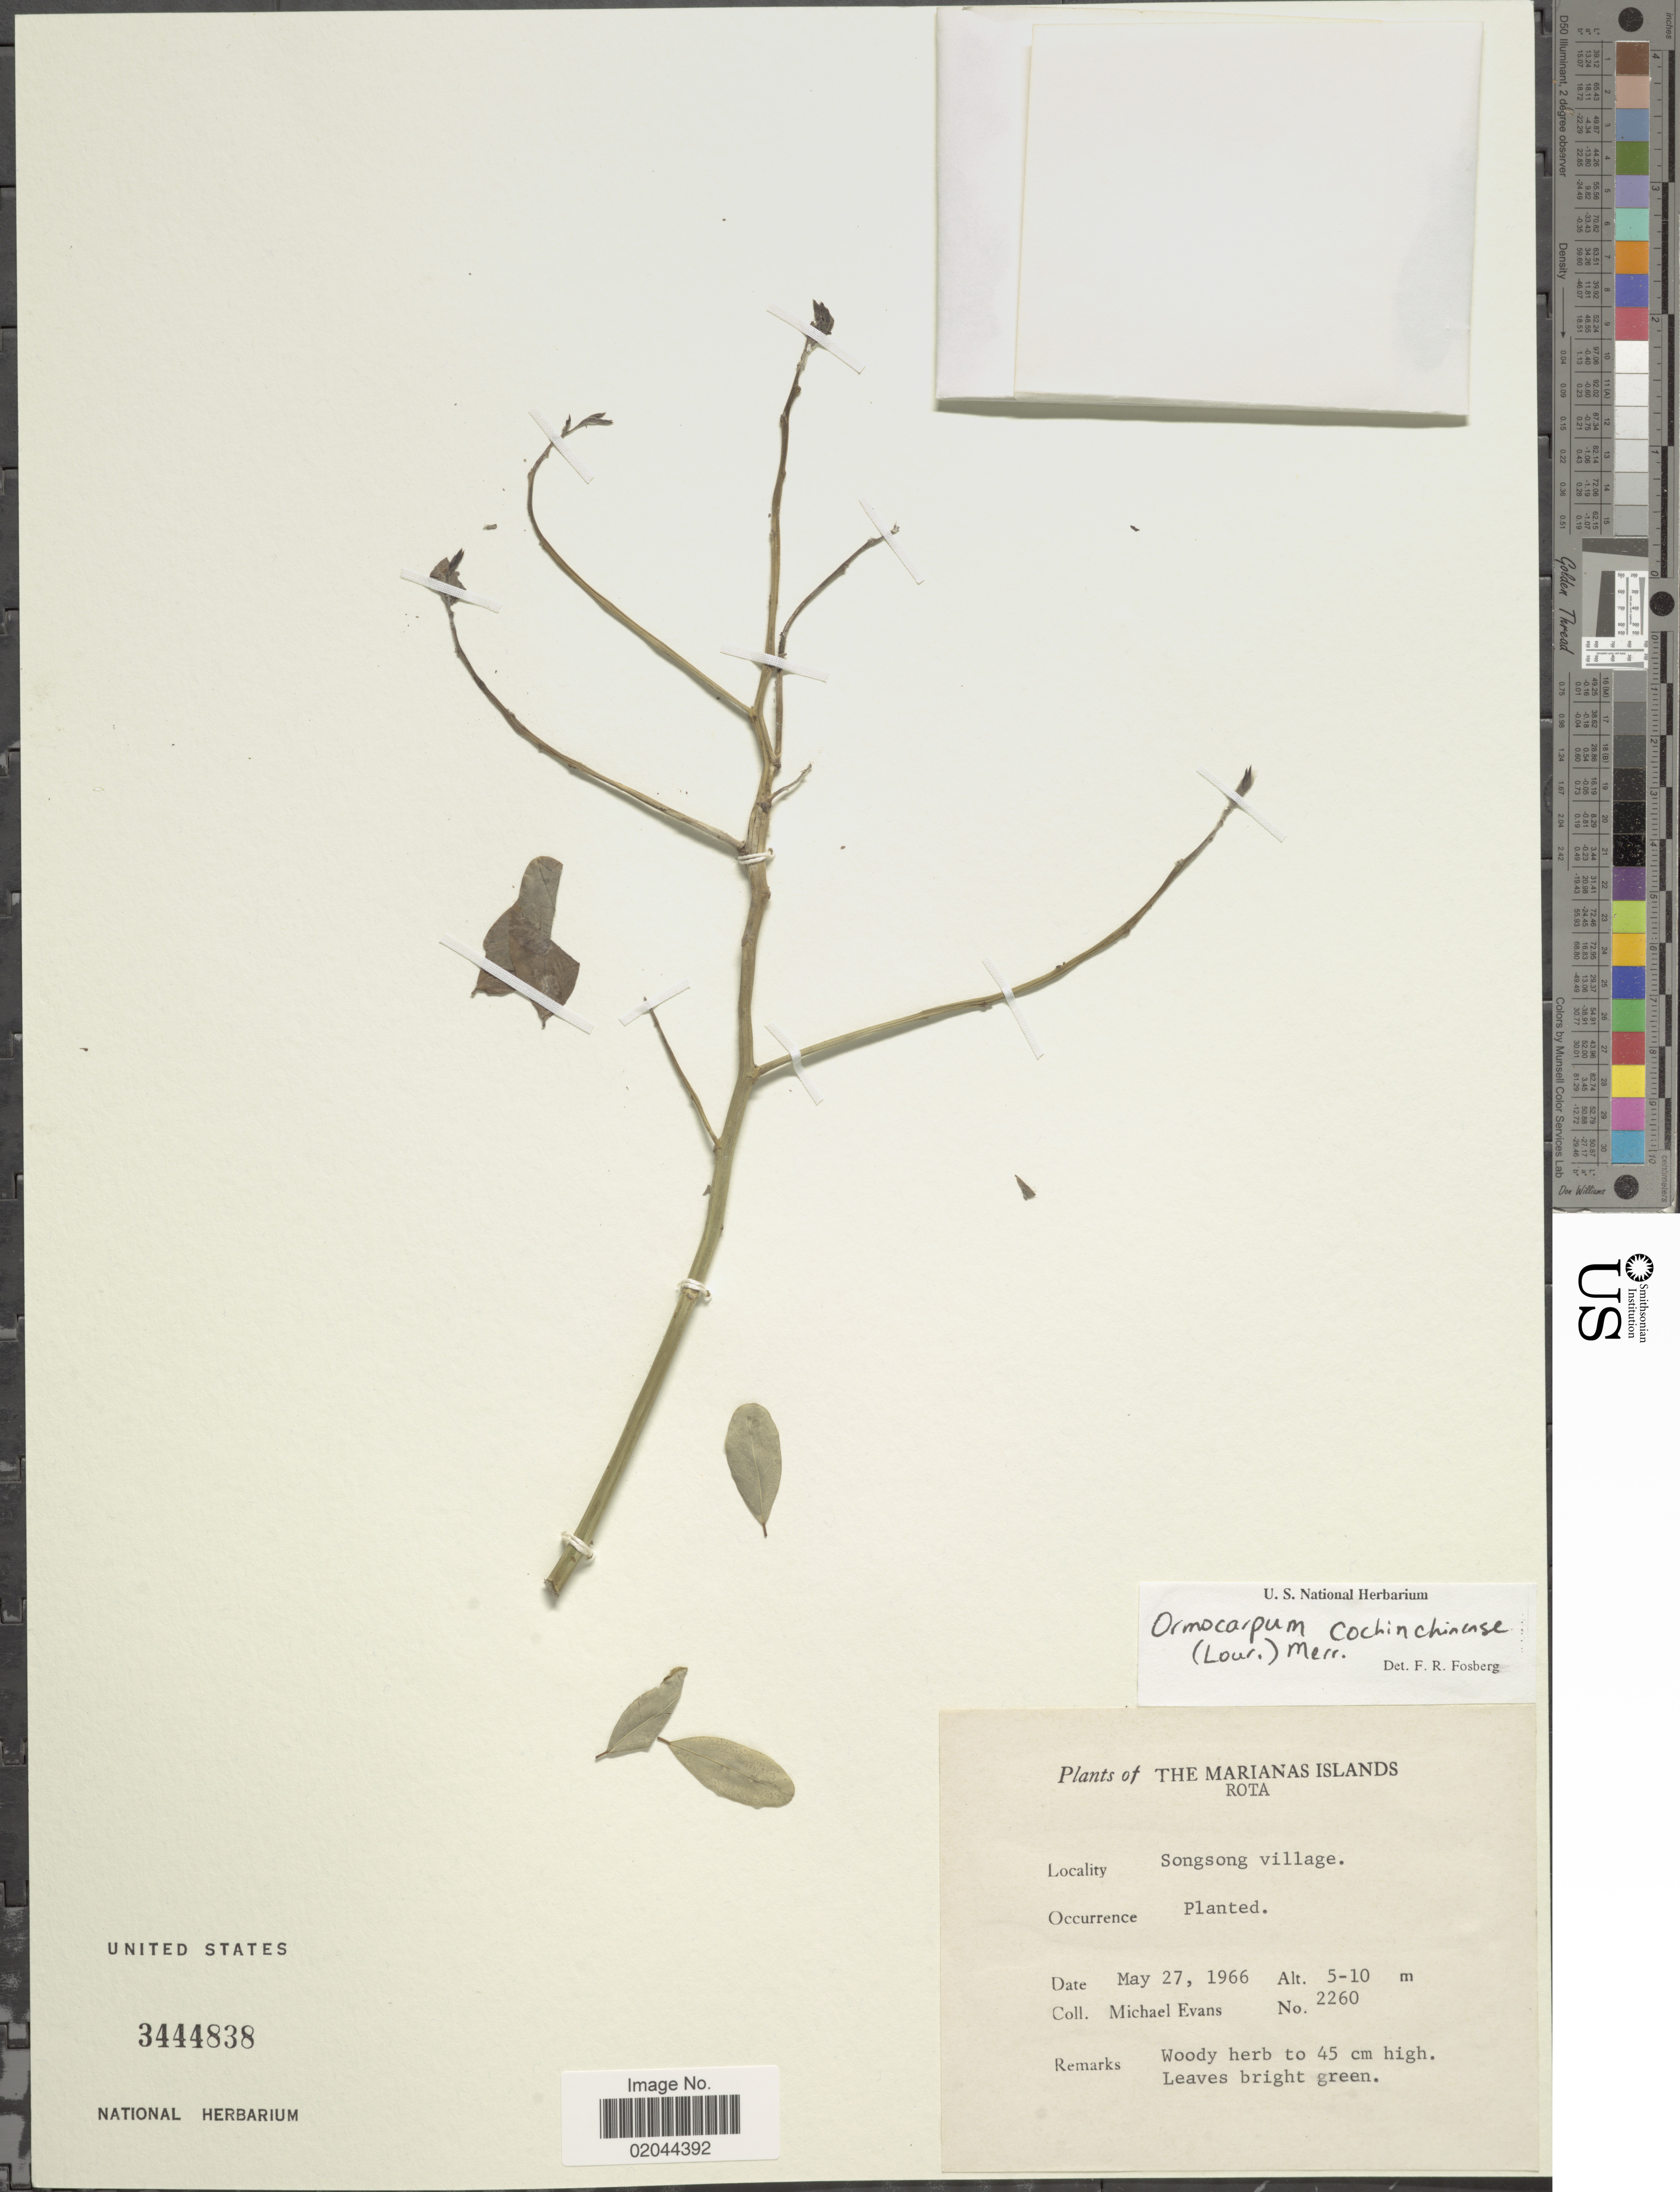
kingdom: Plantae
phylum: Tracheophyta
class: Magnoliopsida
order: Fabales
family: Fabaceae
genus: Ormocarpum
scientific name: Ormocarpum cochinchinense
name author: (Lour.) Merr.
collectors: M. Evans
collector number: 2260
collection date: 1966-05-27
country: Northern Mariana Islands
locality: The Marianas Islands, Songsong village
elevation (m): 5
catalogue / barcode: US 3444838